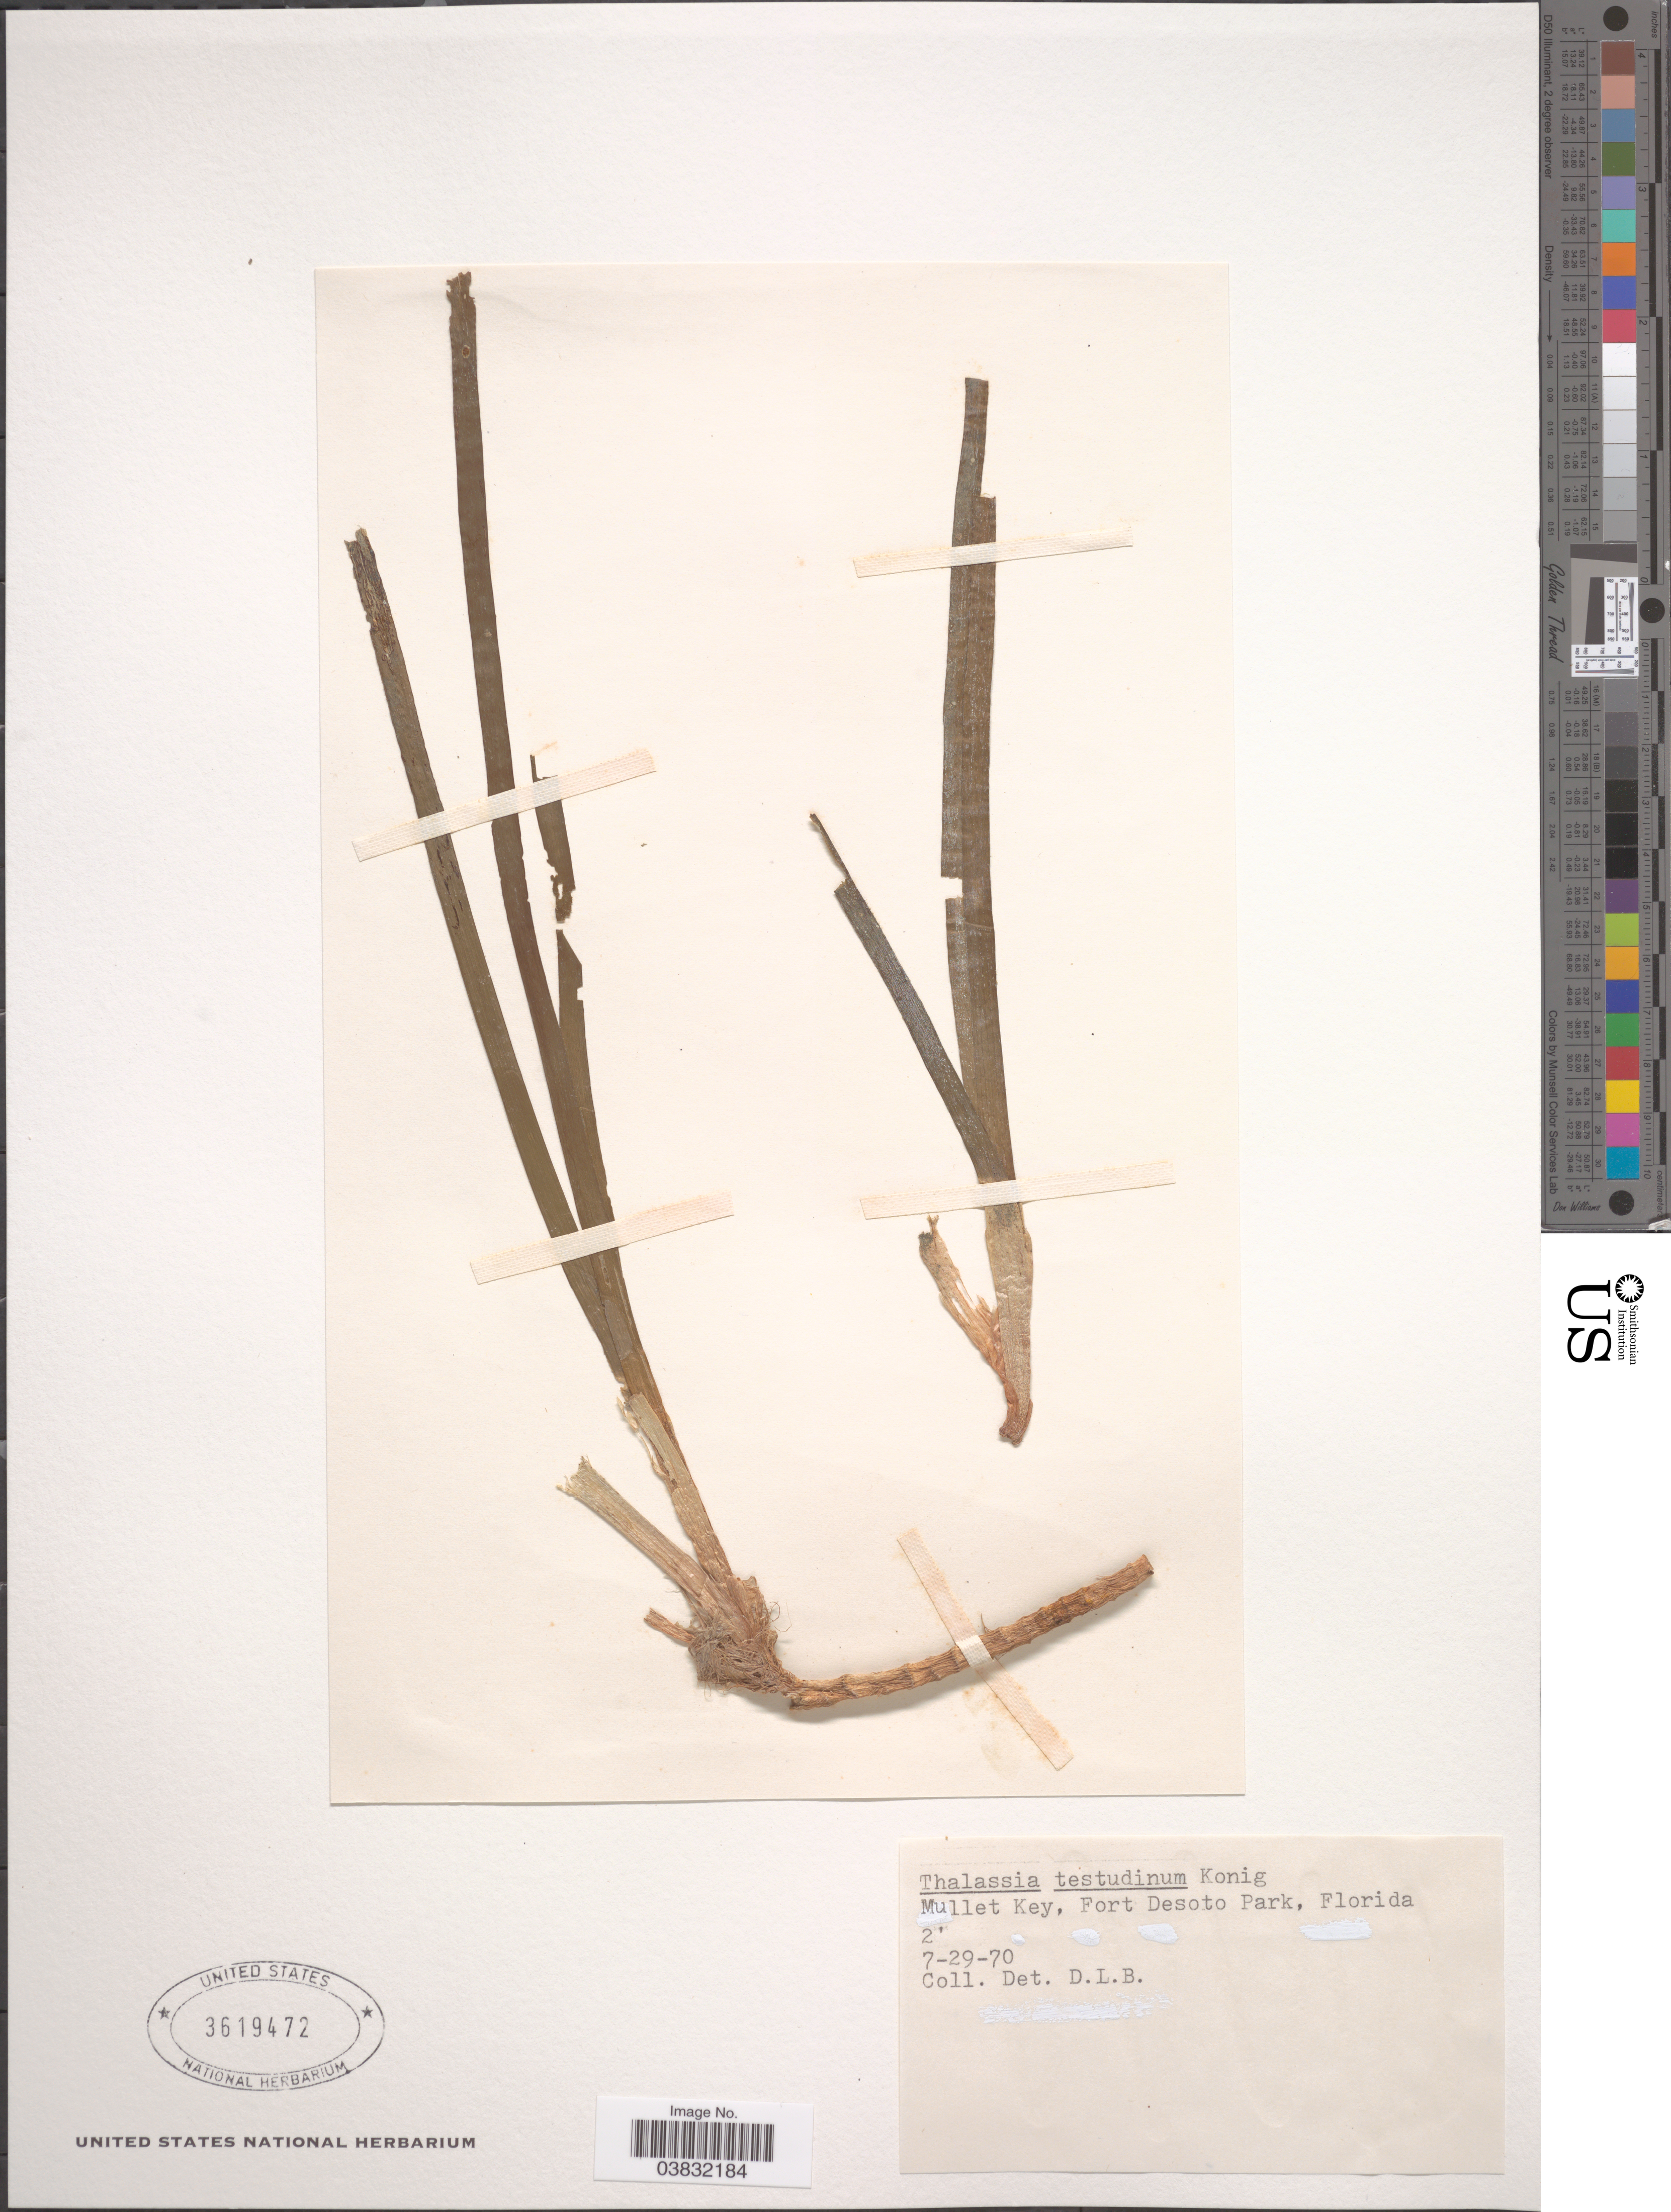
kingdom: Plantae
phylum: Tracheophyta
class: Liliopsida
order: Alismatales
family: Hydrocharitaceae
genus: Thalassia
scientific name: Thalassia testudinum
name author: Banks & Sol. ex K.D. Koenig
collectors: D. L. B.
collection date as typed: Transcribed d/m/y: 29/7/70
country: United States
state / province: Florida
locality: Mullet Key, Fort Desoto Park.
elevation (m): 1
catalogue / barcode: US 3619472